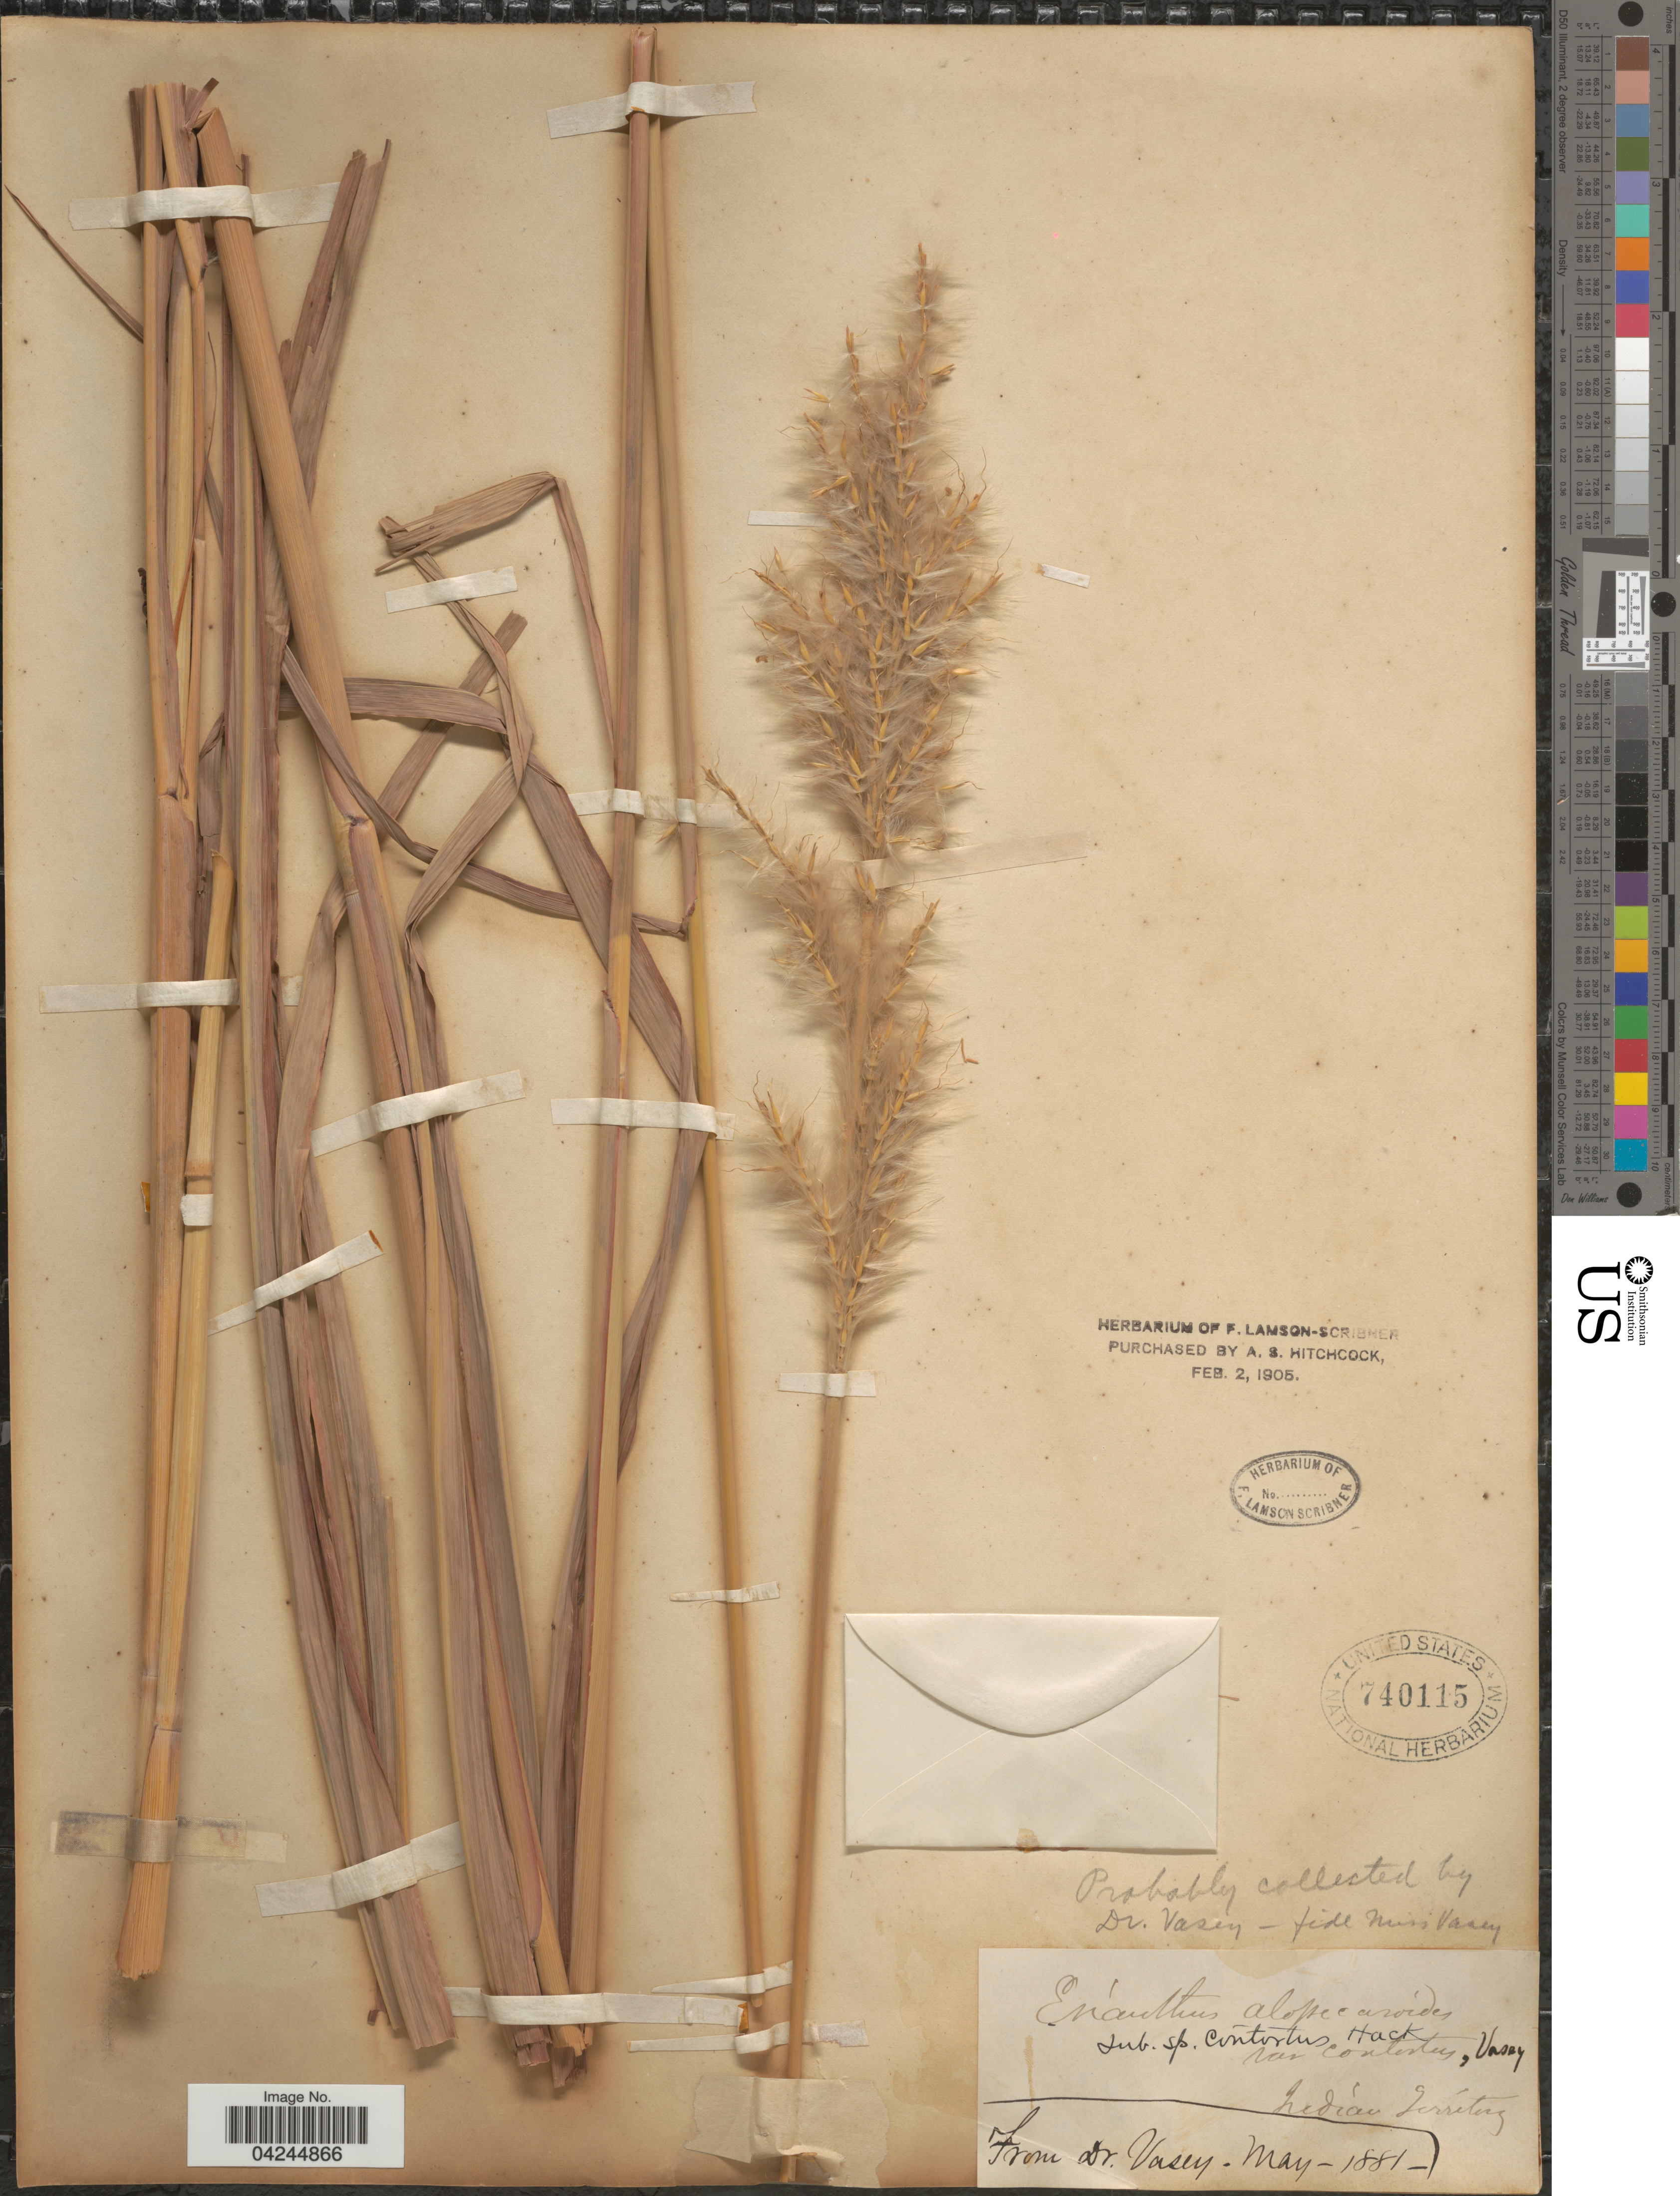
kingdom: Plantae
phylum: Tracheophyta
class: Liliopsida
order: Poales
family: Poaceae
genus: Erianthus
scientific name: Erianthus alopecuroides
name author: Elliott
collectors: Vasey, --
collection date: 1881-05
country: United States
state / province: Oklahoma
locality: Indian Territory.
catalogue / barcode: US 740115